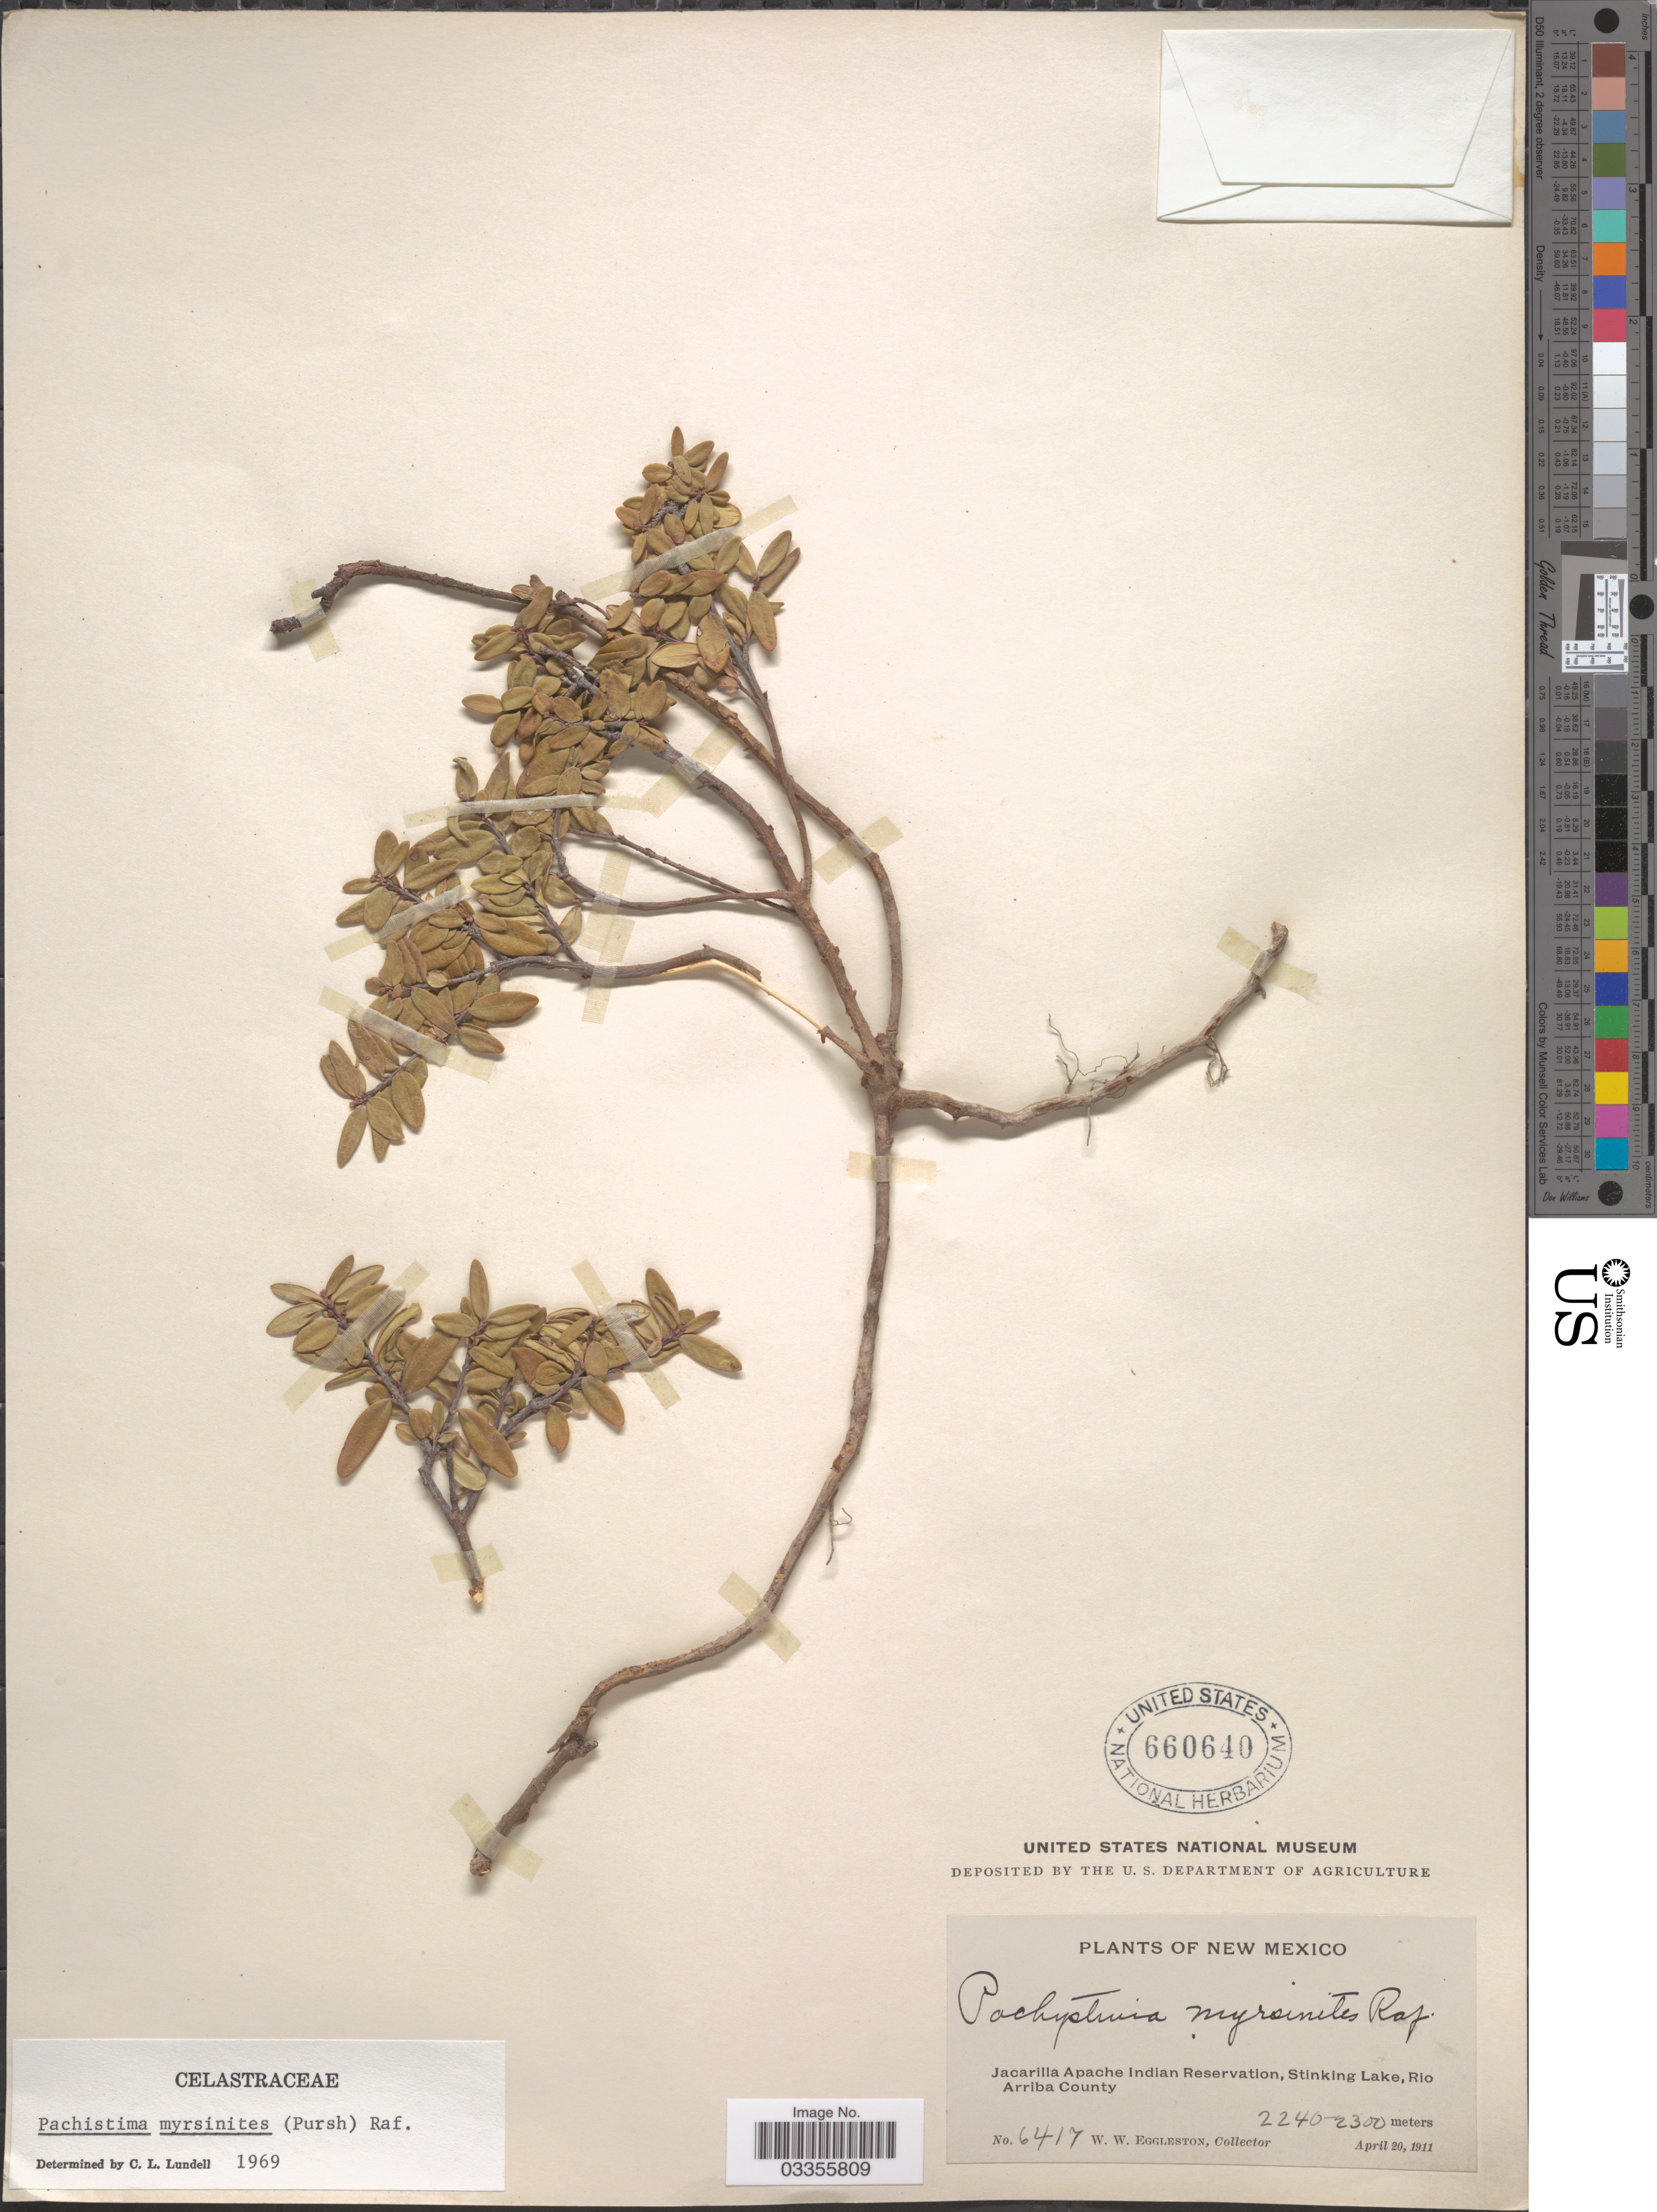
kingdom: Plantae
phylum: Tracheophyta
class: Magnoliopsida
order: Celastrales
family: Celastraceae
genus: Paxistima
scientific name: Paxistima myrsinites subsp. myrsinites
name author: (Pursh) Raf.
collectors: W. W. Eggleston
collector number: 6417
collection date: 1911-04-20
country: United States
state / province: New Mexico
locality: Jacarilla Apache Indian Reservation, Stinking Lake, Rio Arriba County.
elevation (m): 2240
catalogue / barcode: US 660640